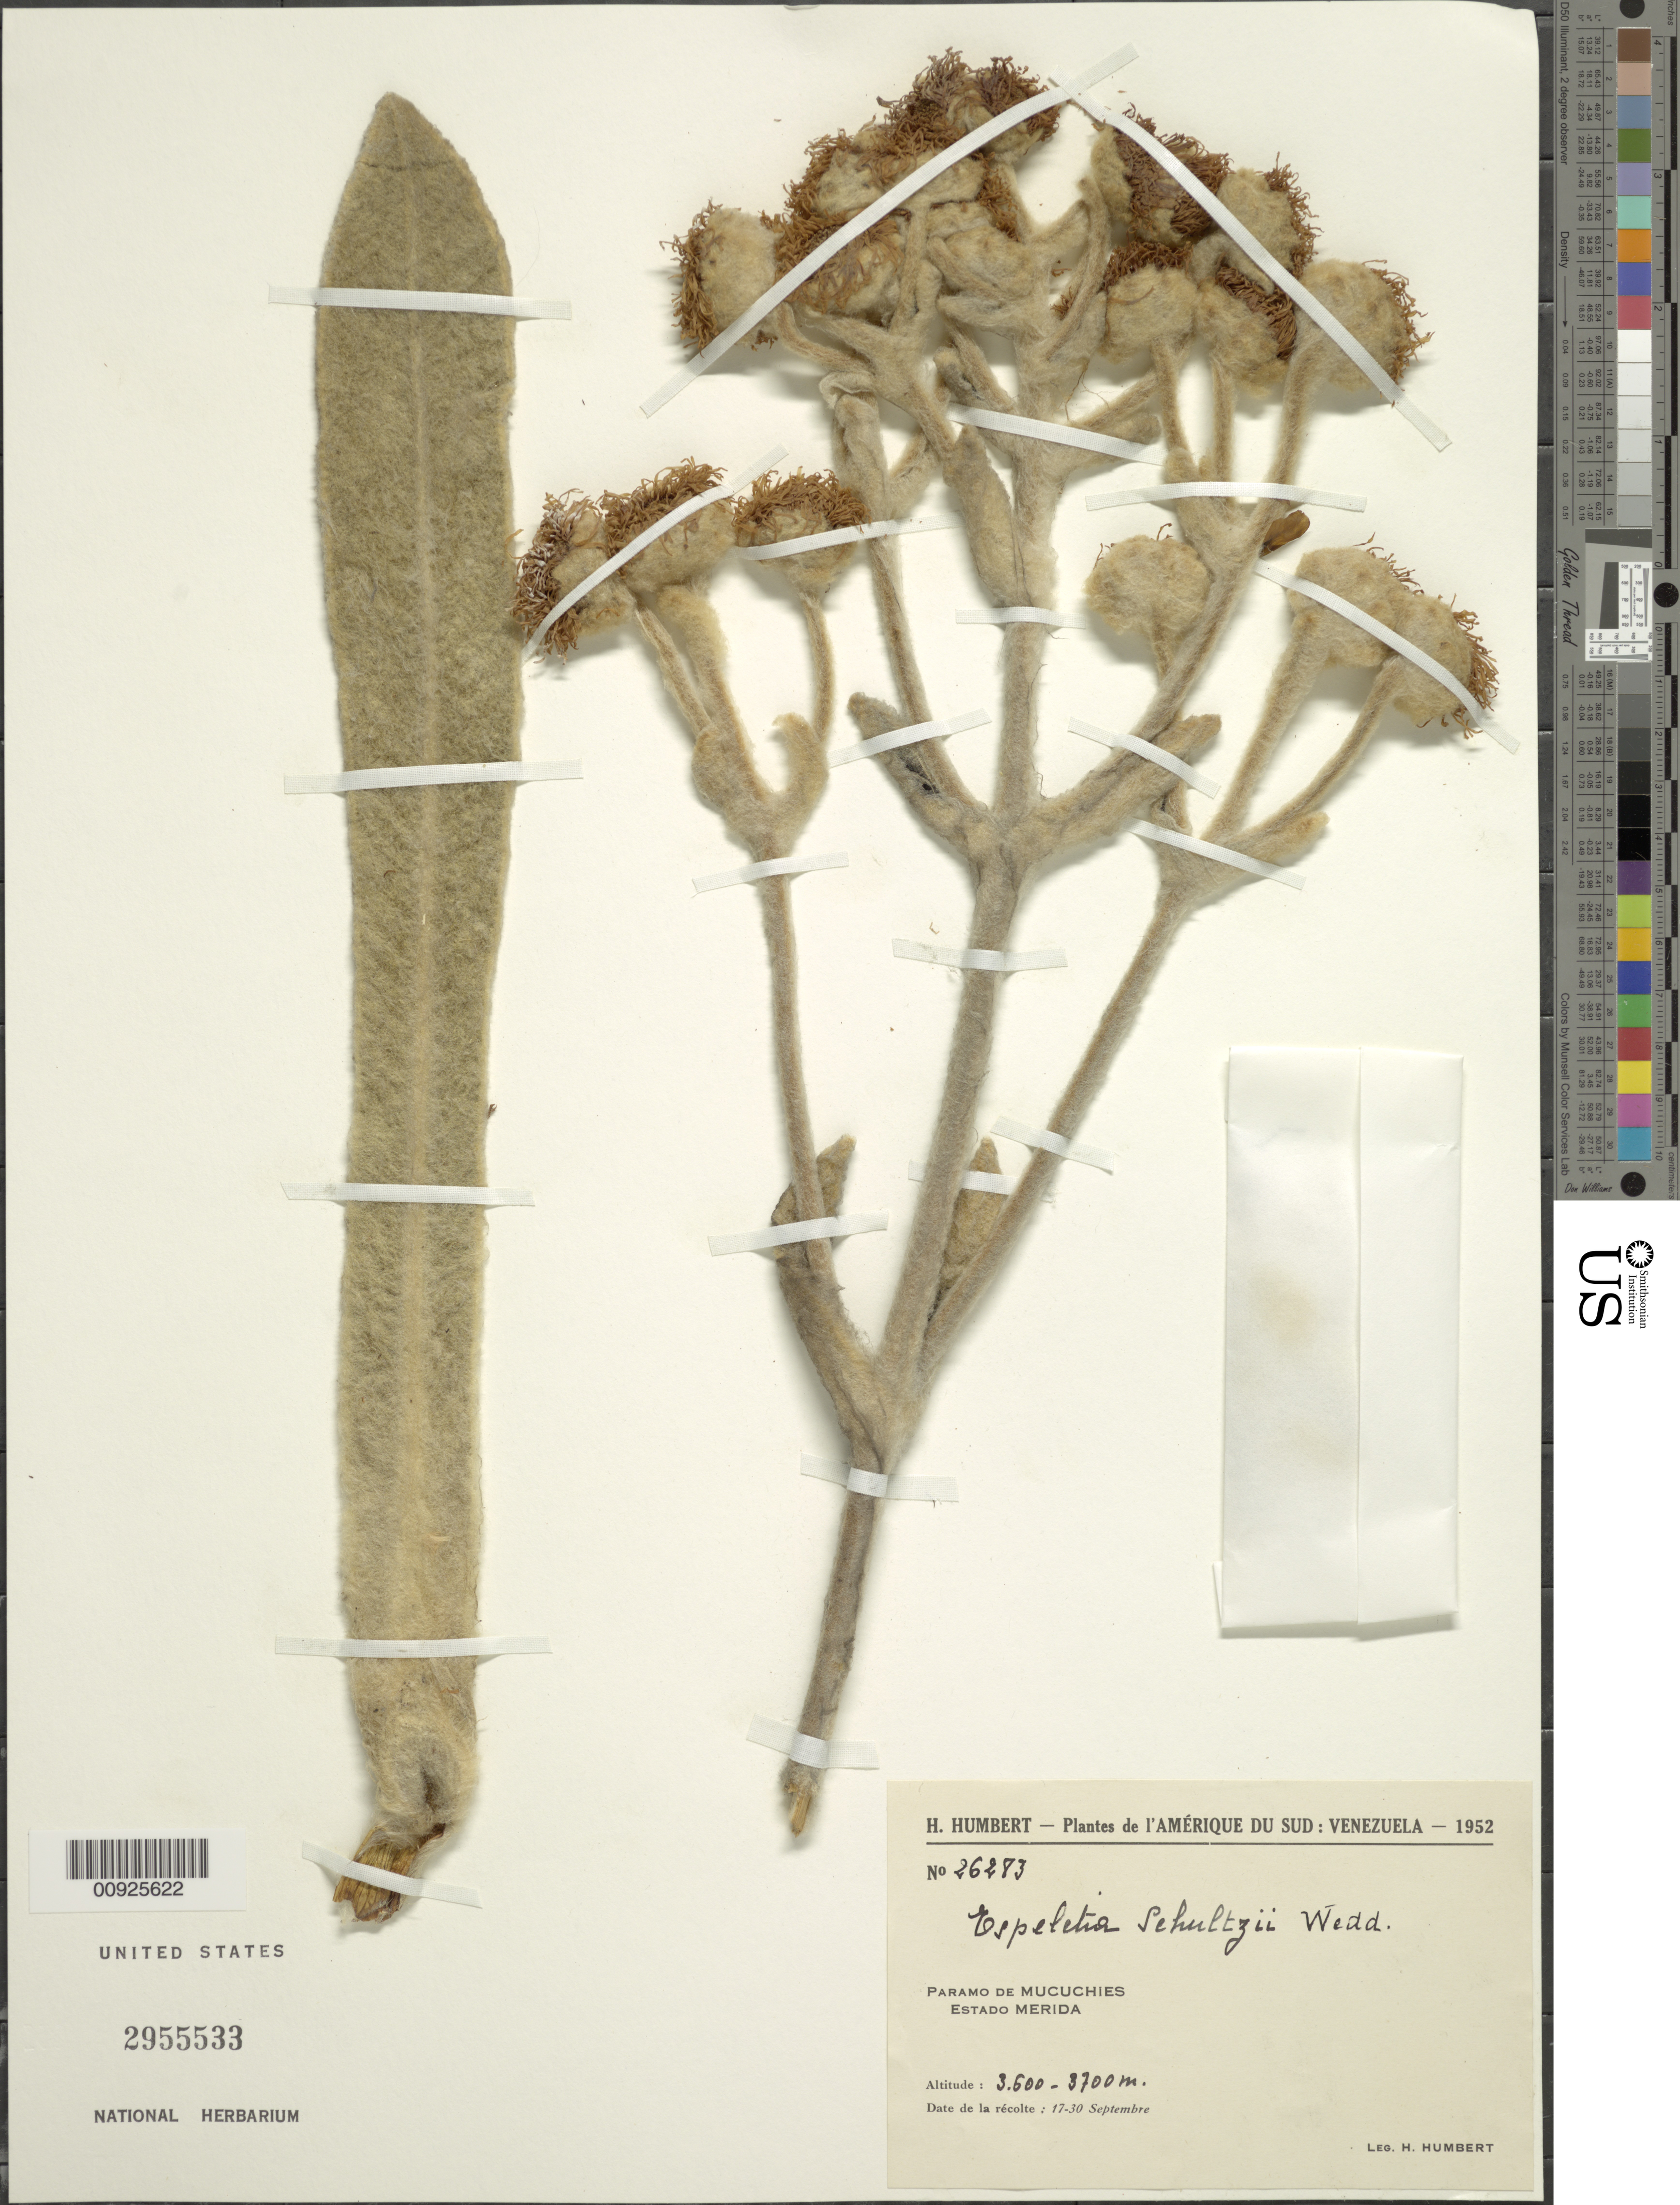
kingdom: Plantae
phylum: Tracheophyta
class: Magnoliopsida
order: Asterales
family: Asteraceae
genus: Espeletia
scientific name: Espeletia schultzii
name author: Wedd.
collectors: H. Humbert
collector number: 26283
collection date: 1952-09-17/1952-09-30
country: Venezuela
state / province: Mérida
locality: P. de Mucuchíes. Páramo de Mucuchíes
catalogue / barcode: US 2955533